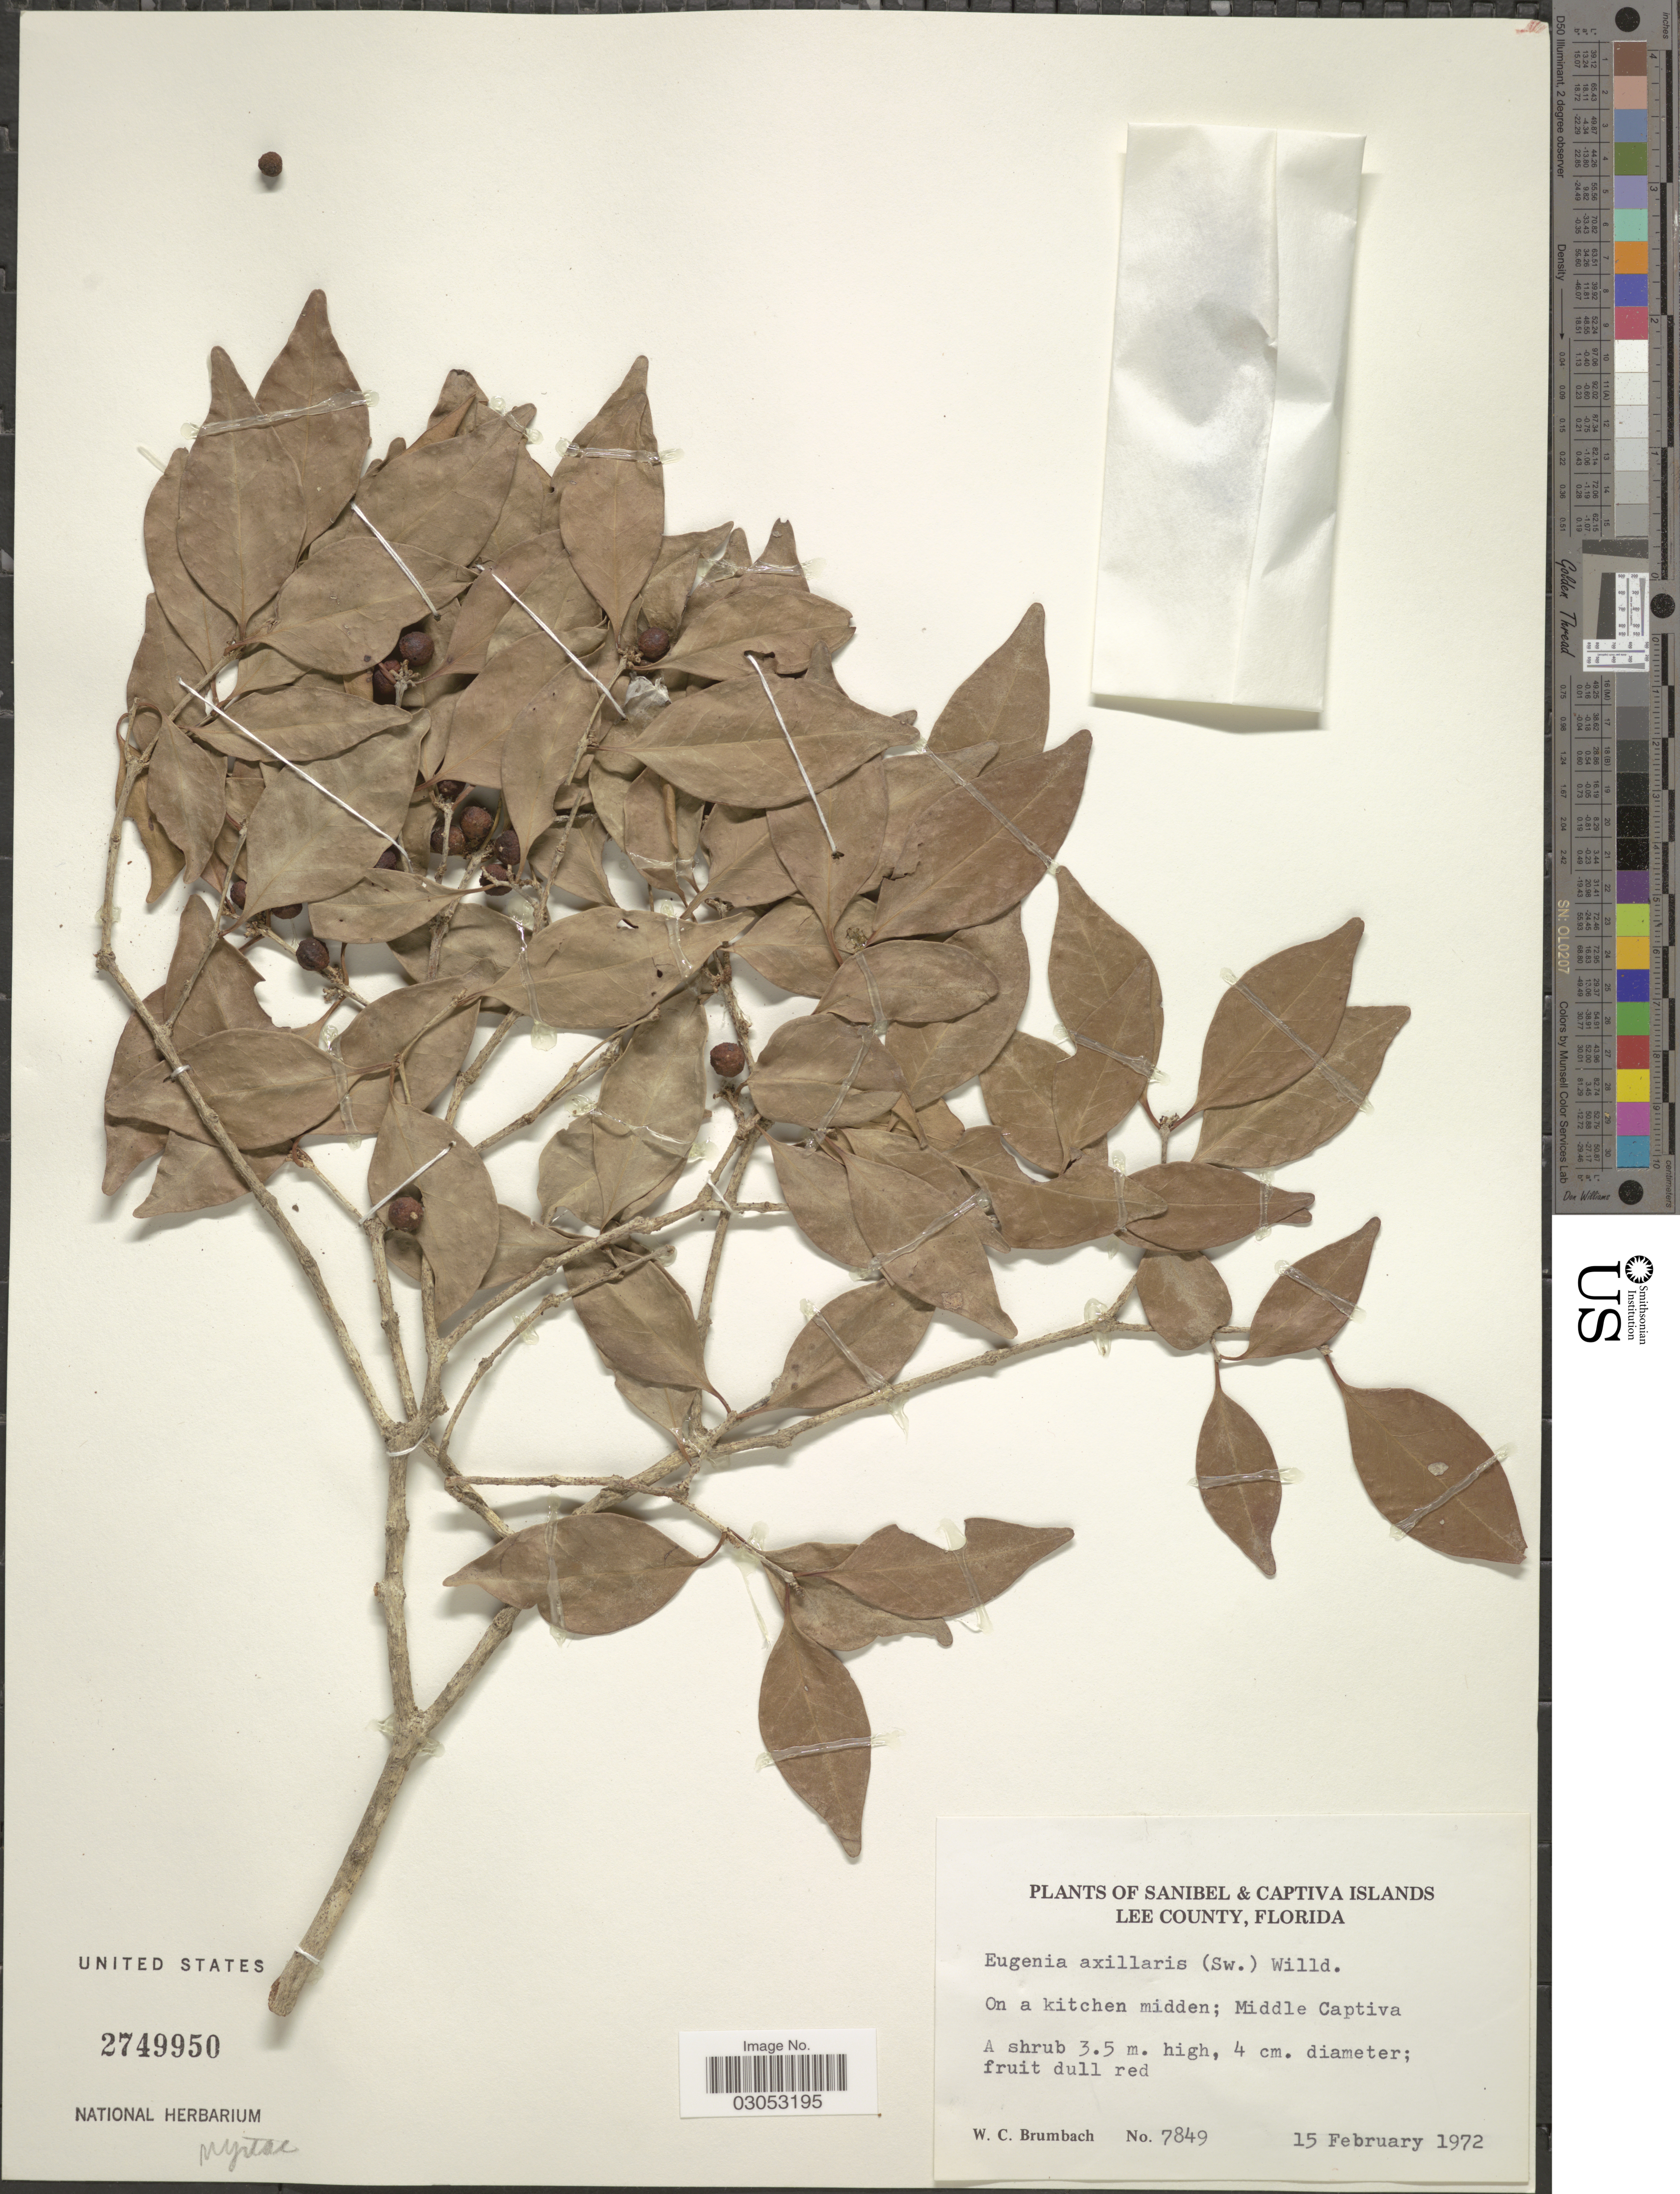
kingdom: Plantae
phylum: Tracheophyta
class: Magnoliopsida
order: Myrtales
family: Myrtaceae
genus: Eugenia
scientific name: Eugenia axillaris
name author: (Sw.) Willd.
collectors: W. C. Brumbach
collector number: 7849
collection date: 1972-02-15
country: United States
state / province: Florida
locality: Sanibel & Captiva Islands, Lee County, On a kitchen midden; Middle Captiva.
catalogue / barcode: US 2749950